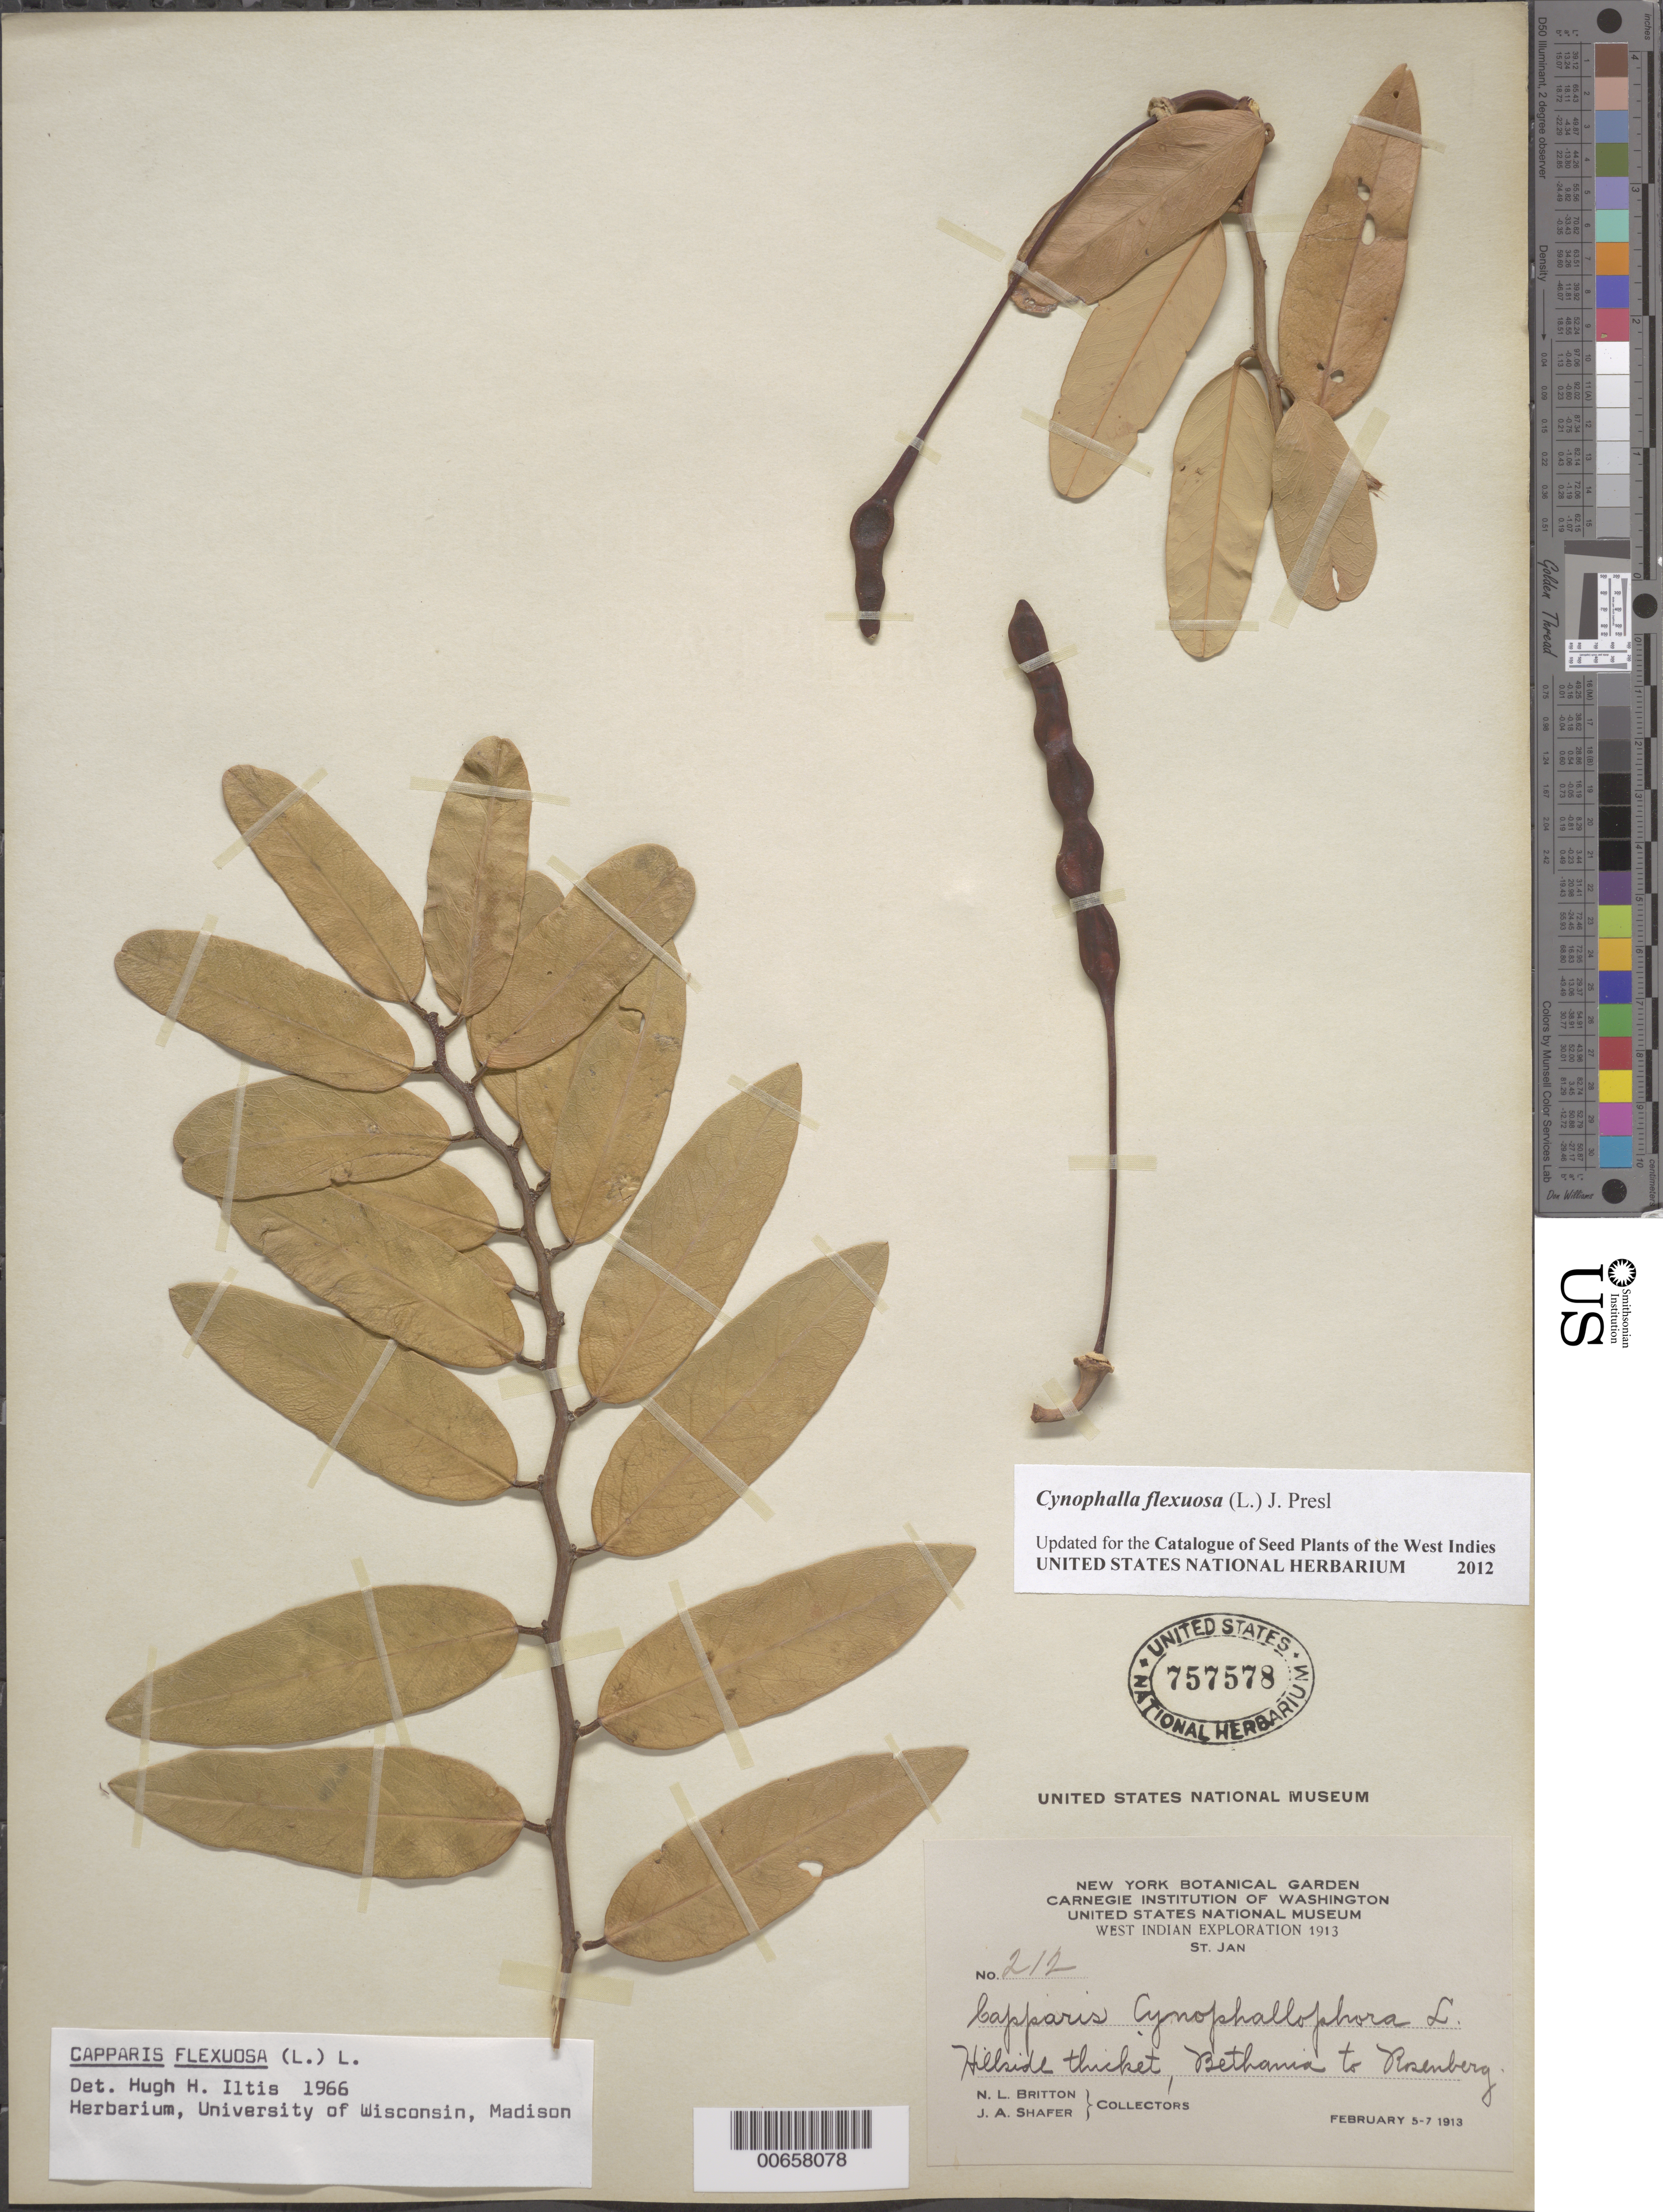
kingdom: Plantae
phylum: Tracheophyta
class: Magnoliopsida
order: Brassicales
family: Capparaceae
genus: Capparis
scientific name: Capparis flexuosa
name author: (L.) L.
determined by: Iltis, Hugh Hellmut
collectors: N. Britton & J. A. Shafer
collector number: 212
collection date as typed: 05 Feb 1913 to 07 Feb 1913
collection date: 1913-02-05/1913-02-07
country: U.S. Virgin Islands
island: St. John Island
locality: Bethania to Rosenberg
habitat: Hillside thicket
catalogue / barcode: US 757578